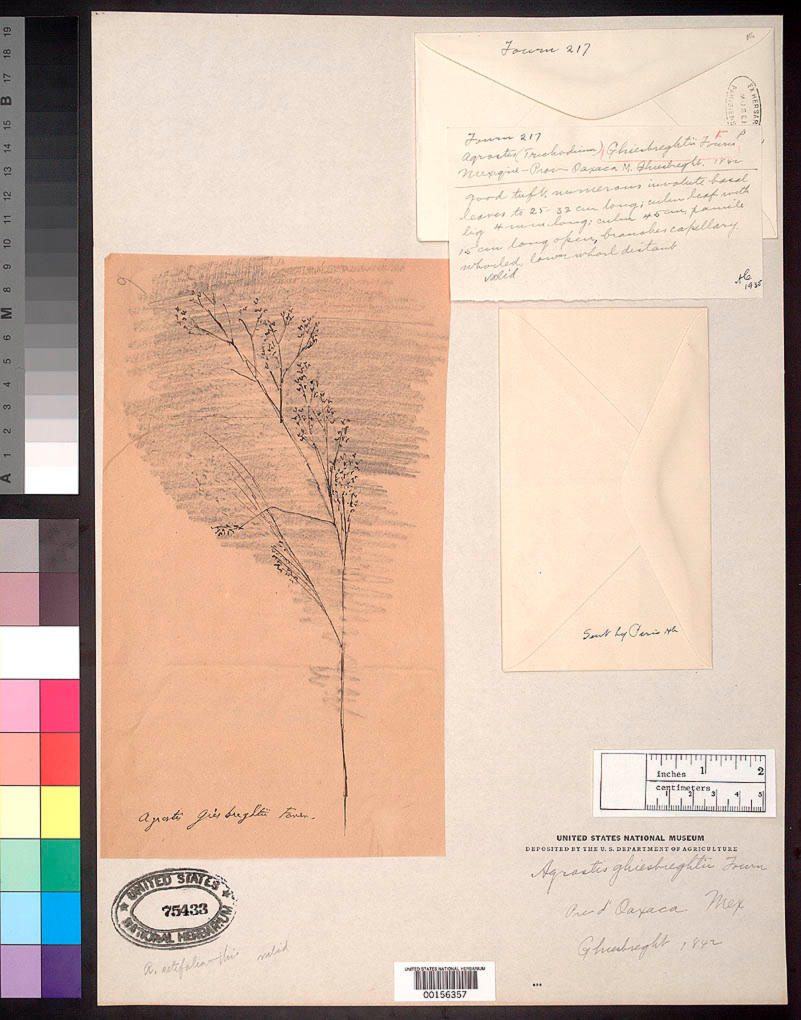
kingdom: Plantae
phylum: Tracheophyta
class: Liliopsida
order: Poales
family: Poaceae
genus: Agrostis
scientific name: Agrostis ghiesbreghtii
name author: E. Fourn.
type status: Type Fragment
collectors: A. Ghiesbreght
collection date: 1842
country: Mexico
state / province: Oaxaca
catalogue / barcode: US 75433